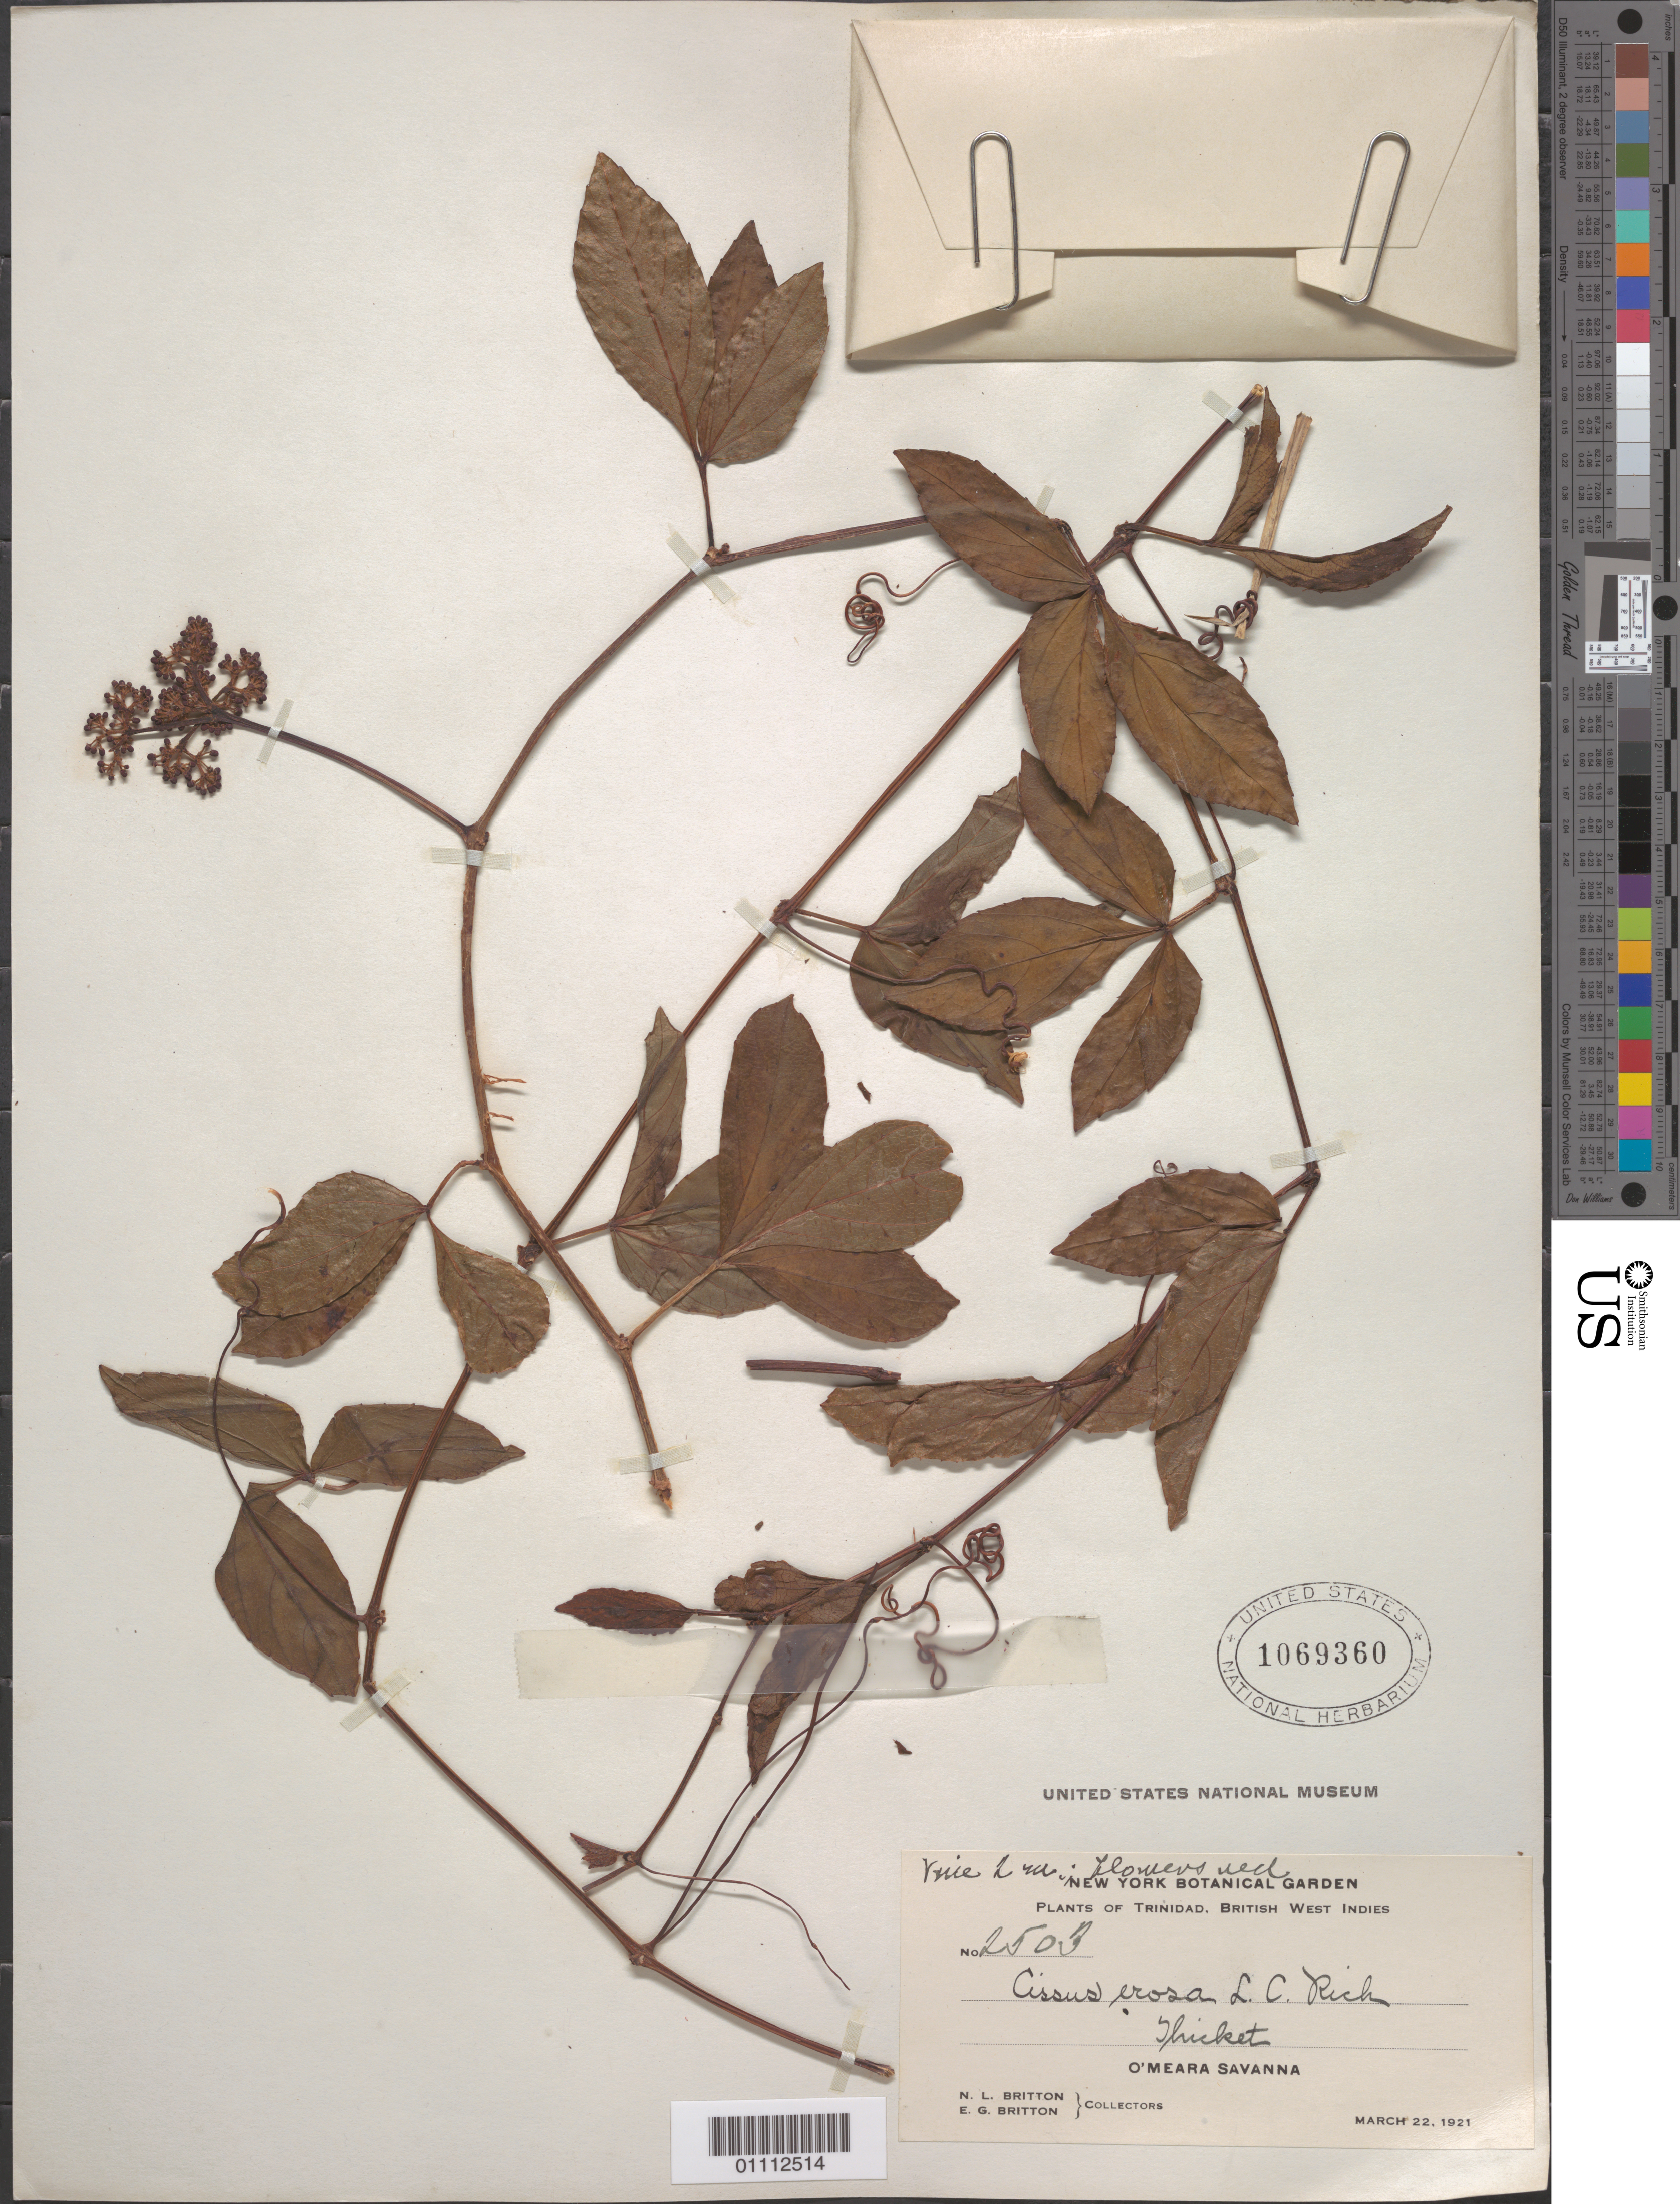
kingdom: Plantae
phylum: Tracheophyta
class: Magnoliopsida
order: Vitales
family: Vitaceae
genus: Cissus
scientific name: Cissus erosa subsp. erosa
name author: Rich.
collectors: N. Britton & E. G. Britton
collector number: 2503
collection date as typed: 22 Mar 1921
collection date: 1921-03-22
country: Trinidad and Tobago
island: Trinidad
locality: Thicket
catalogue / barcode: US 1069360